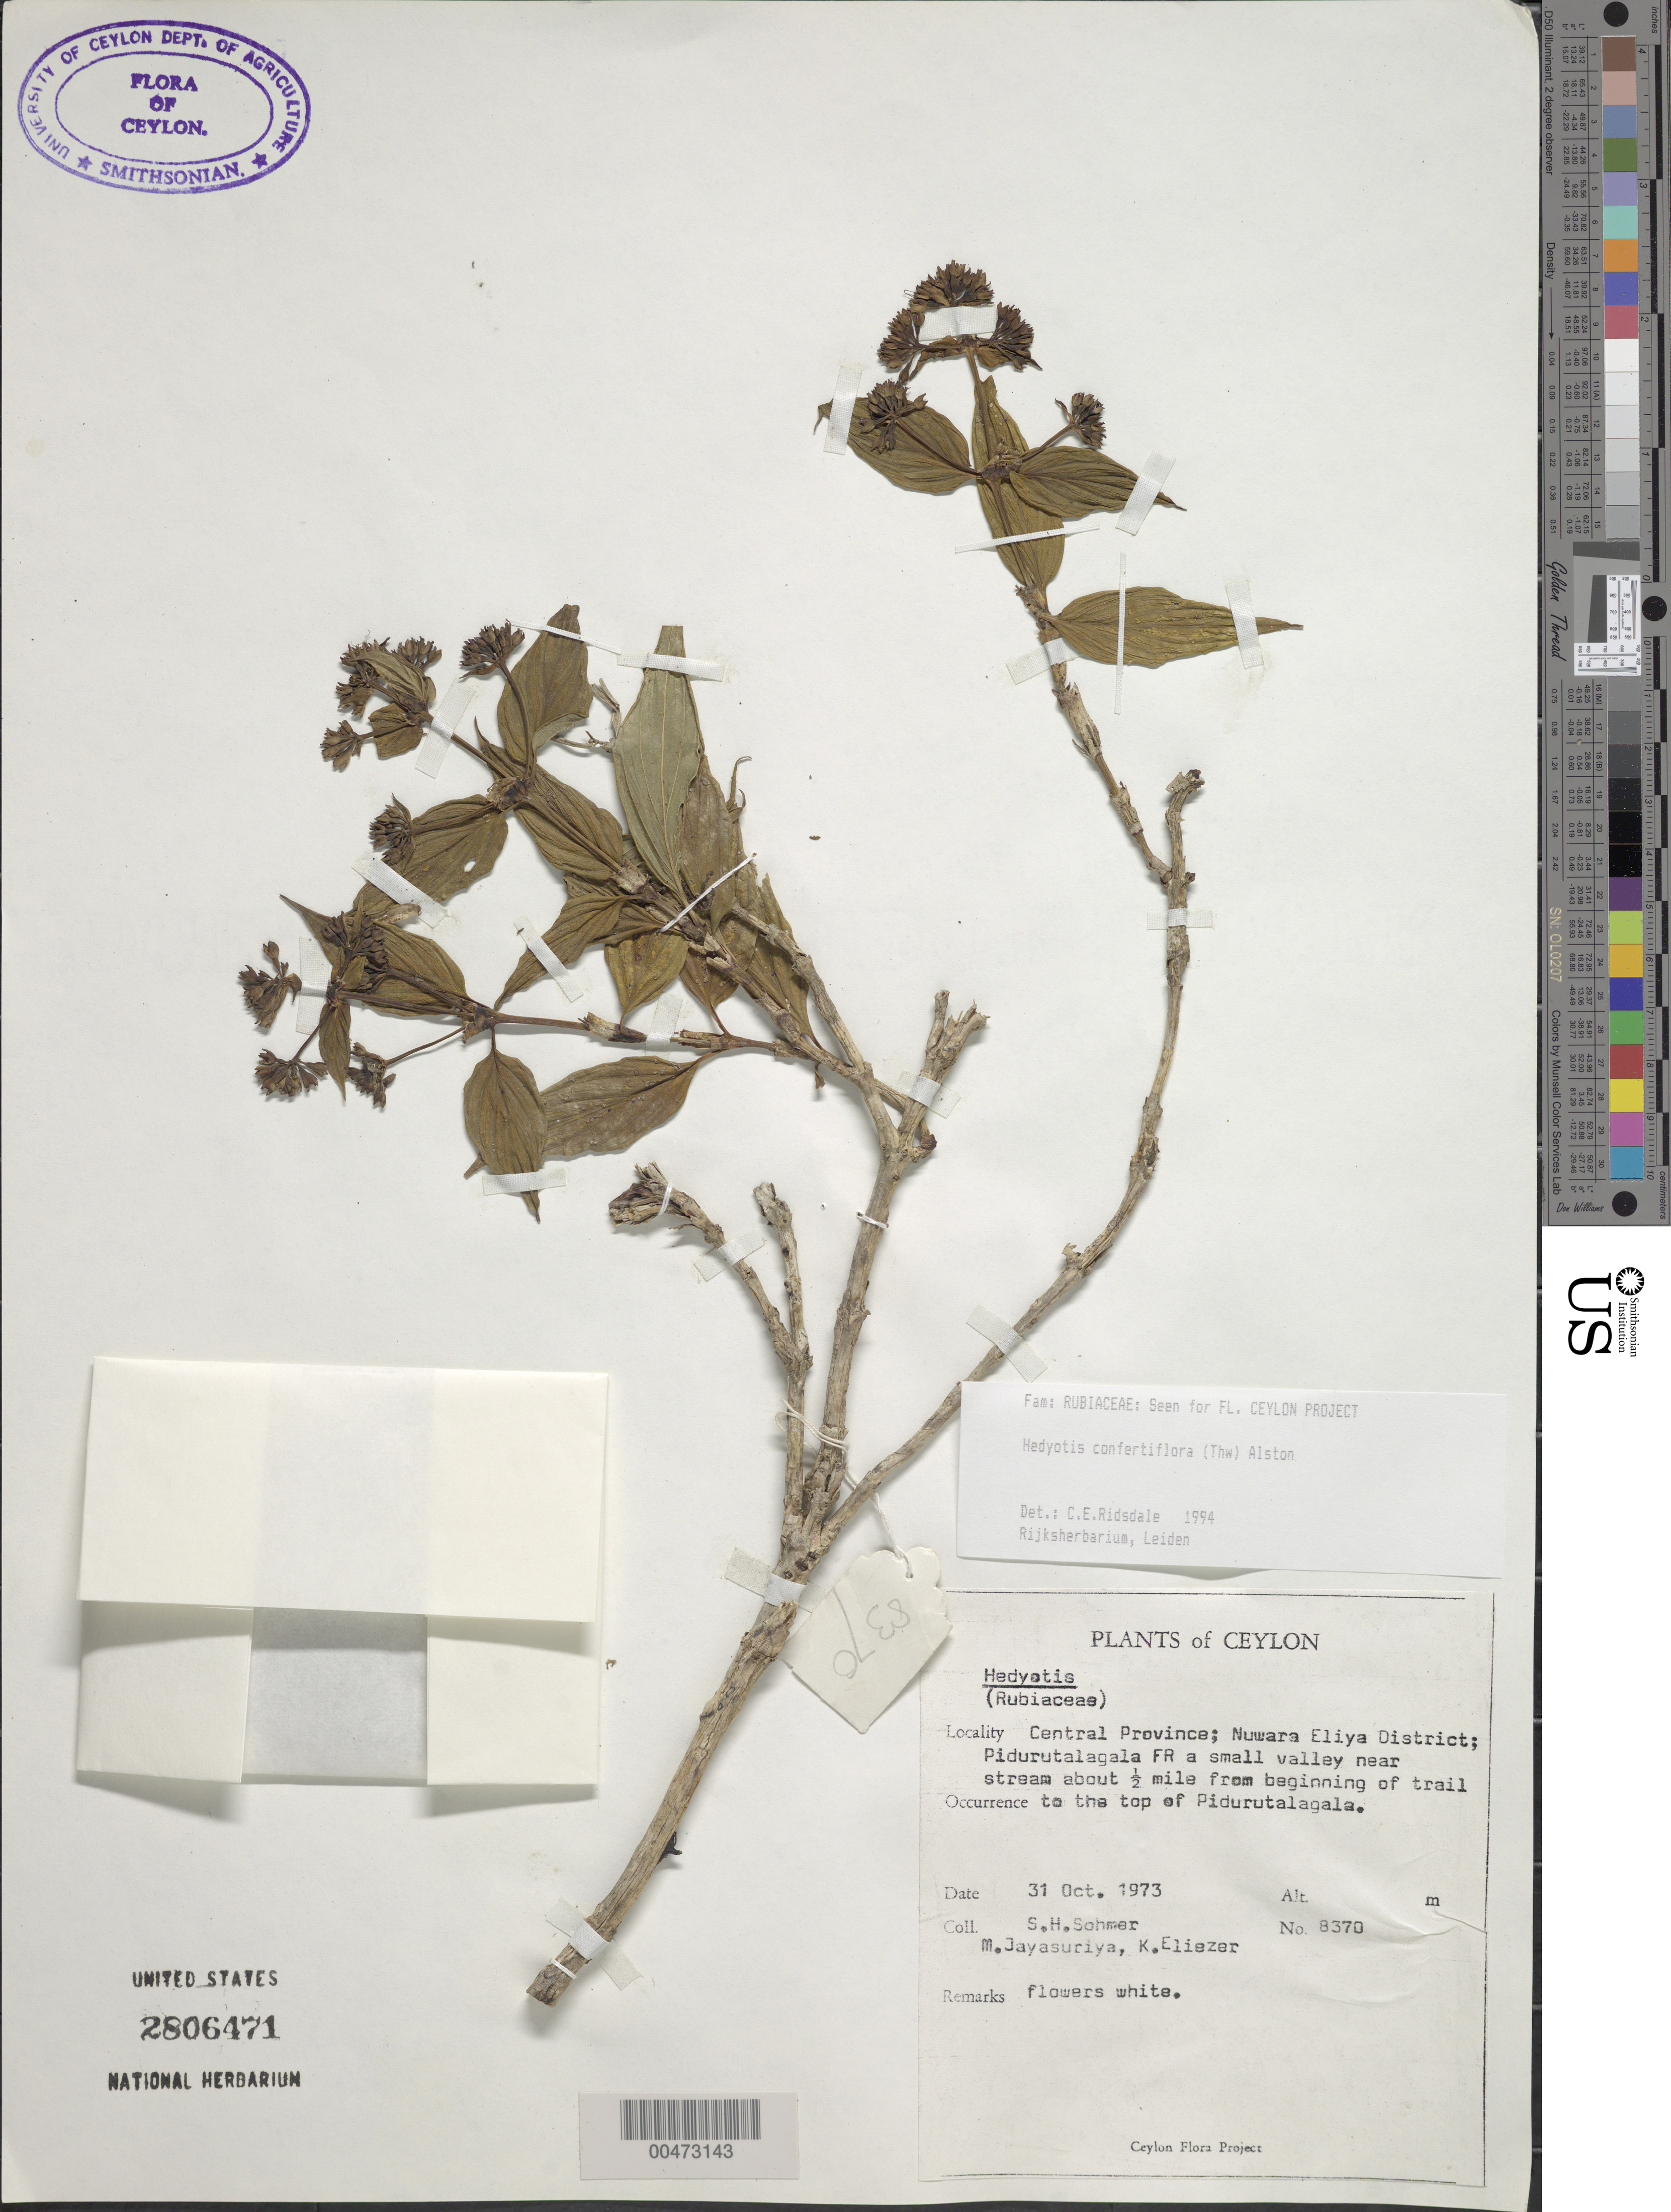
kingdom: Plantae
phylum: Tracheophyta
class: Magnoliopsida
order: Gentianales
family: Rubiaceae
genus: Hedyotis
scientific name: Hedyotis confertiflora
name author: (Thwaites) Alston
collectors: S. H. Sohmer, A. H. Jayasuriya & K. Eliezer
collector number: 8370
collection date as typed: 31 Oct 1973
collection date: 1973-10-31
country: Sri Lanka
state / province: Central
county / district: Nuwara Eliya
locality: slopes of Mt Piduratalagala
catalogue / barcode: US 2806471